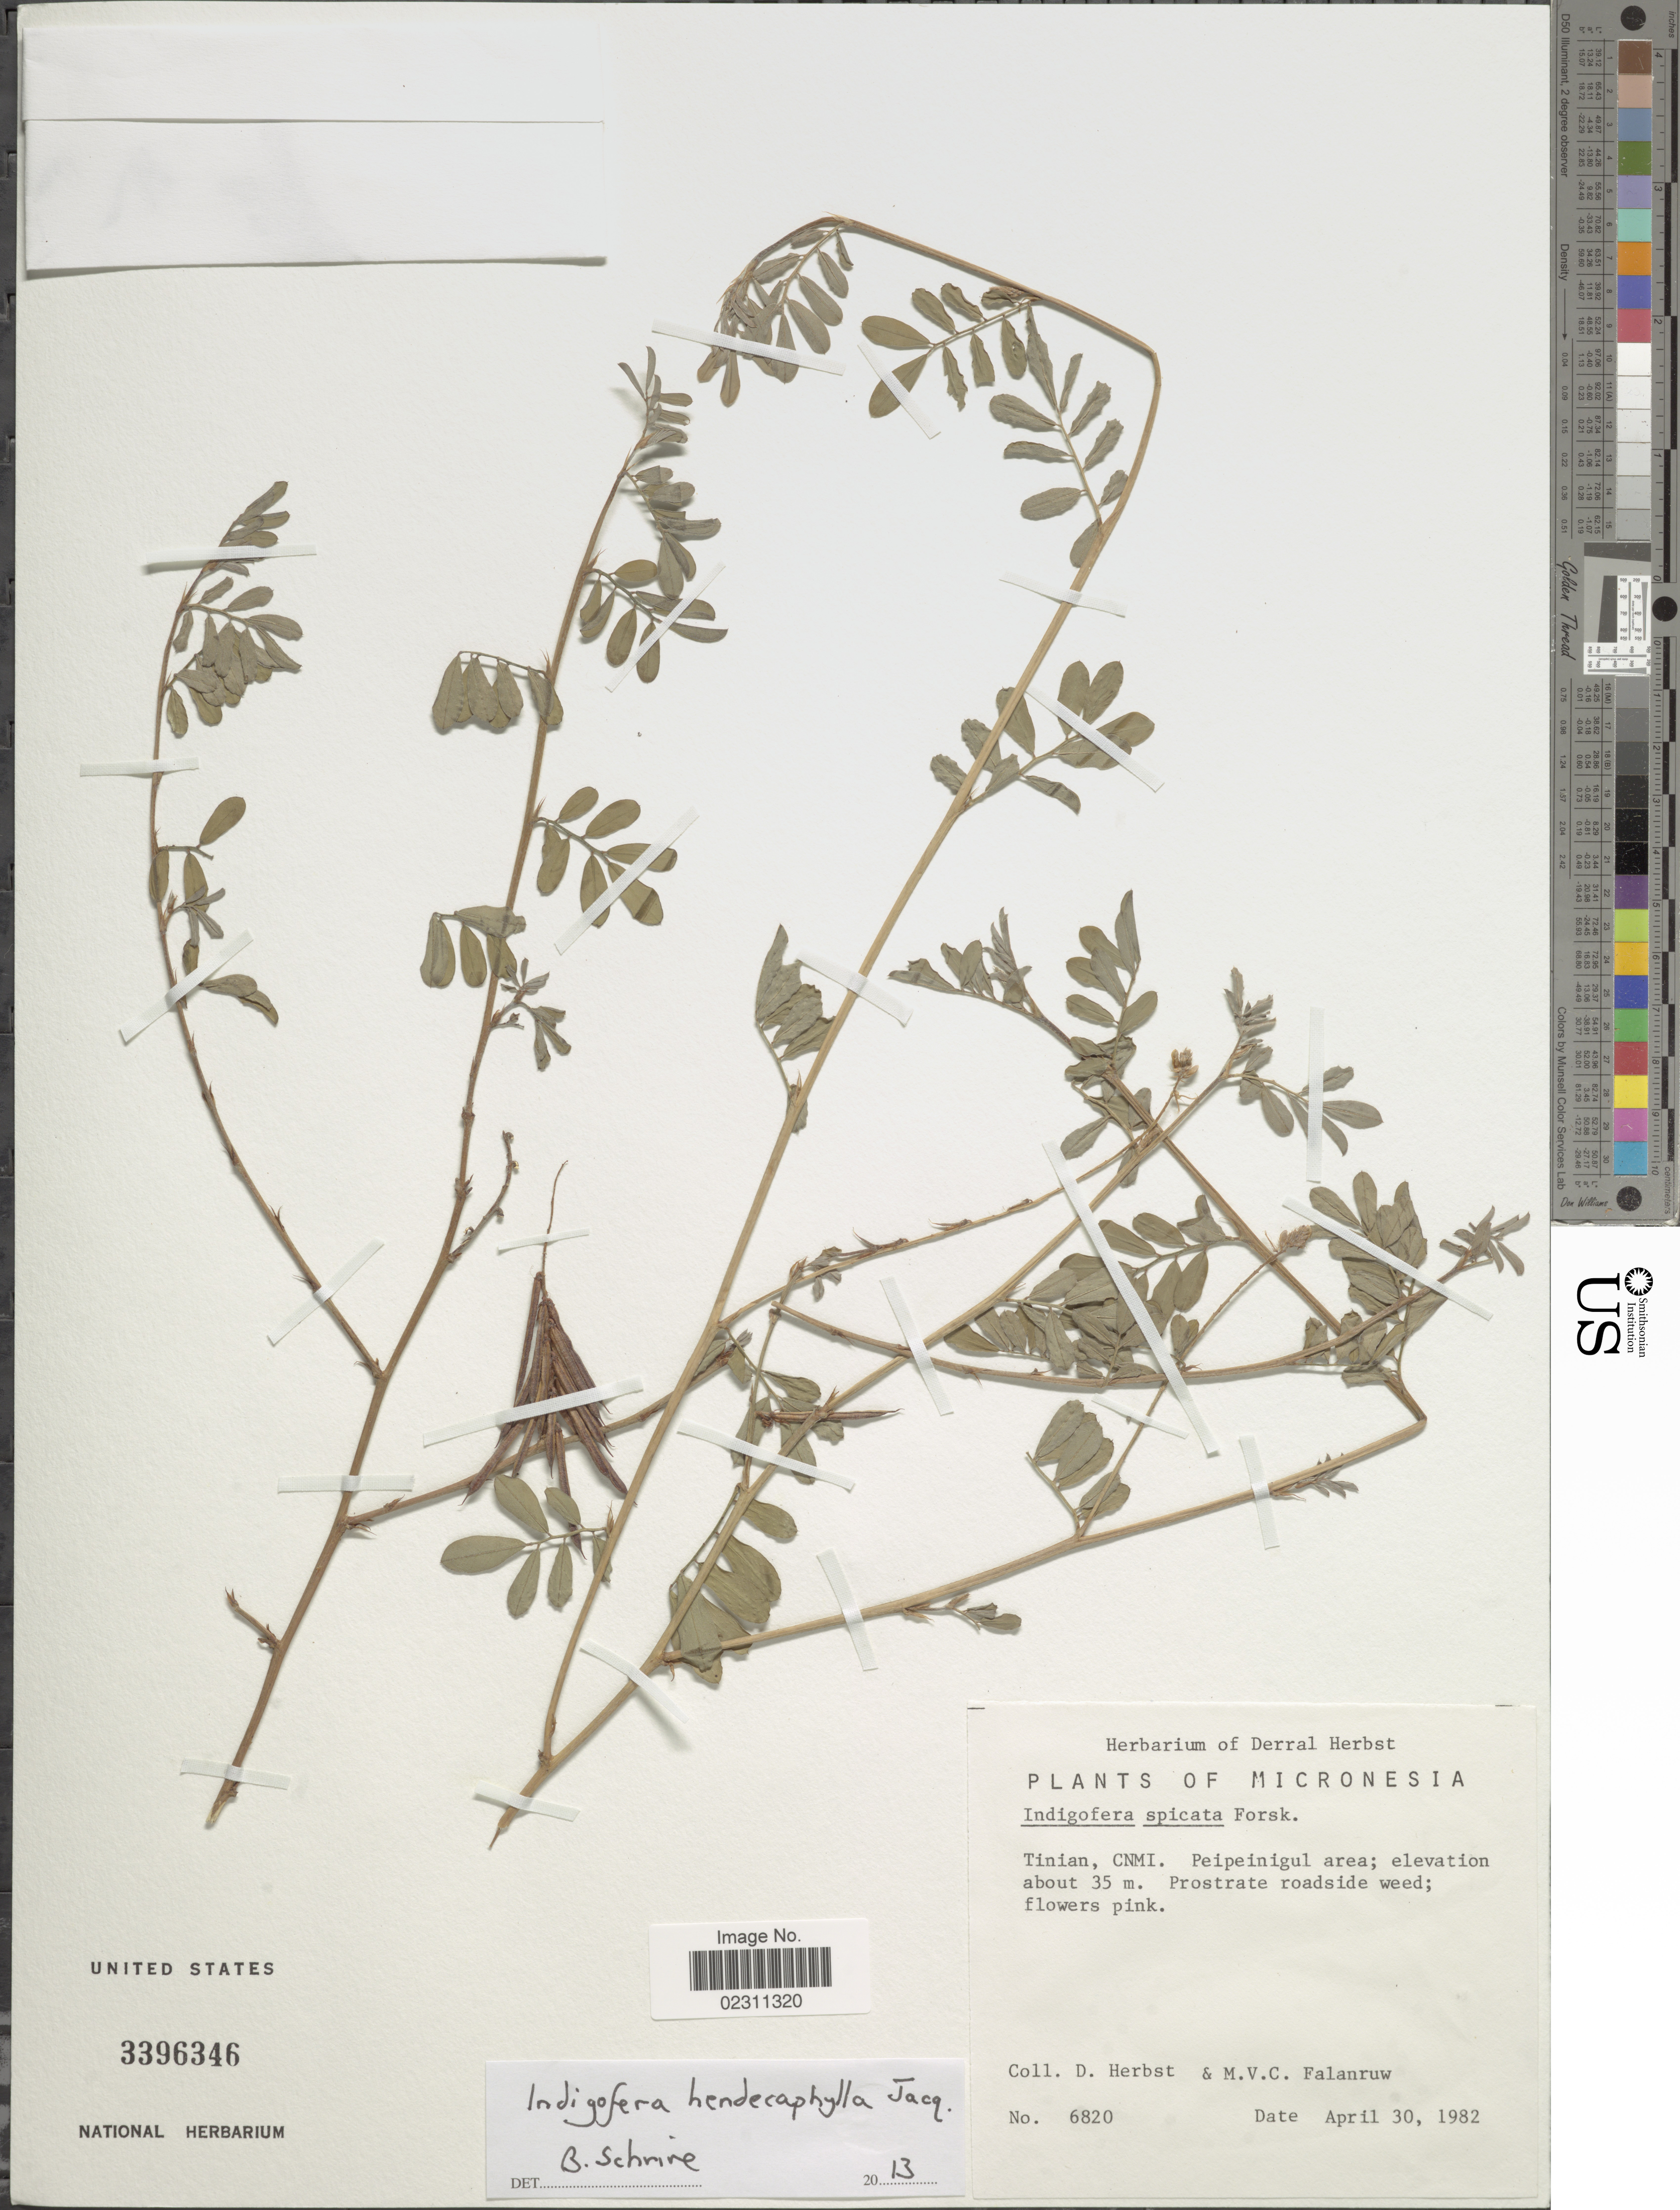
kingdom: Plantae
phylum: Tracheophyta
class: Magnoliopsida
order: Fabales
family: Fabaceae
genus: Indigofera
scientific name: Indigofera hendecaphylla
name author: Jacq.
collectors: D. Herbst & M. V. Falanruw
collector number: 6820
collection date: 1982-04-30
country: Northern Mariana Islands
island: Tinian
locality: Tinian, CNMI. Peipeinigul area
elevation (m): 35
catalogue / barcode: US 3396346